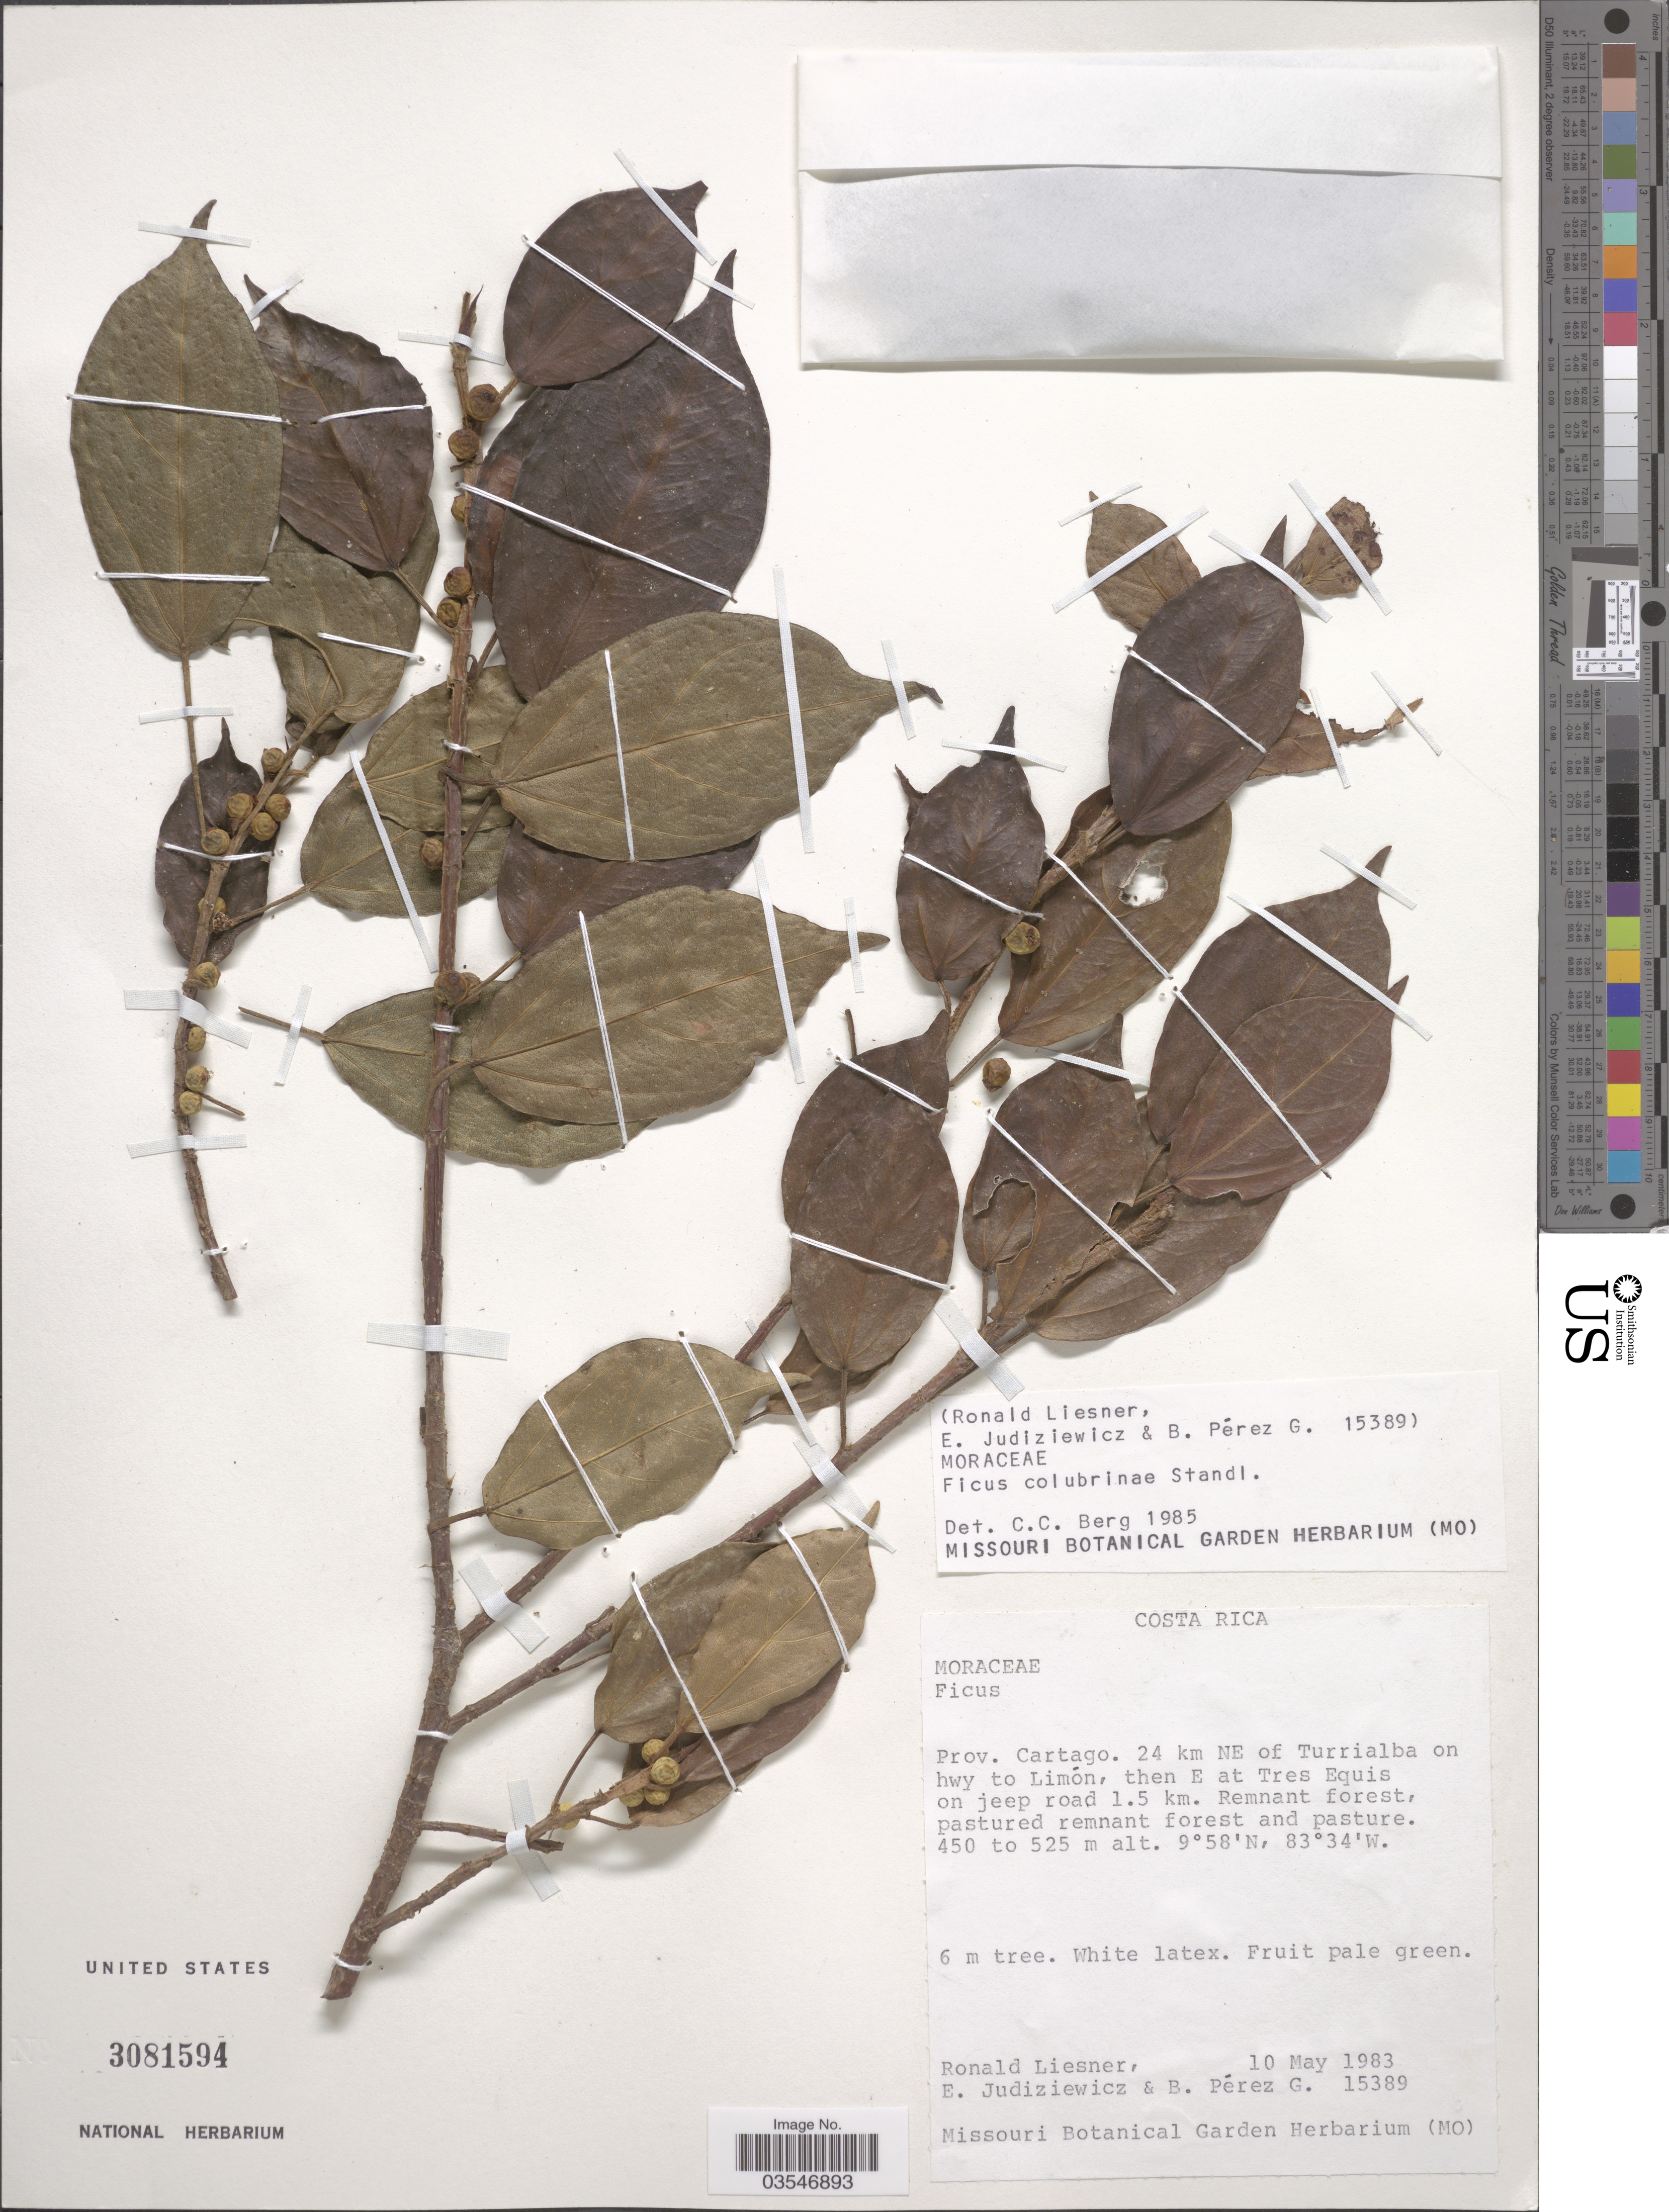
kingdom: Plantae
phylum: Tracheophyta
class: Magnoliopsida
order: Rosales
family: Moraceae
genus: Ficus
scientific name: Ficus colubrinae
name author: Standl.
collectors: R. L. Liesner, E. Judziewicz & B. Perez G.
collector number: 15389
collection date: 1983-05-10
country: Costa Rica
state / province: Cartago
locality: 24 km NE of Turrialba on hwy to Limón, then E at Tres Equis on jeep road 1.5 km.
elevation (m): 450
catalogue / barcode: US 3081594